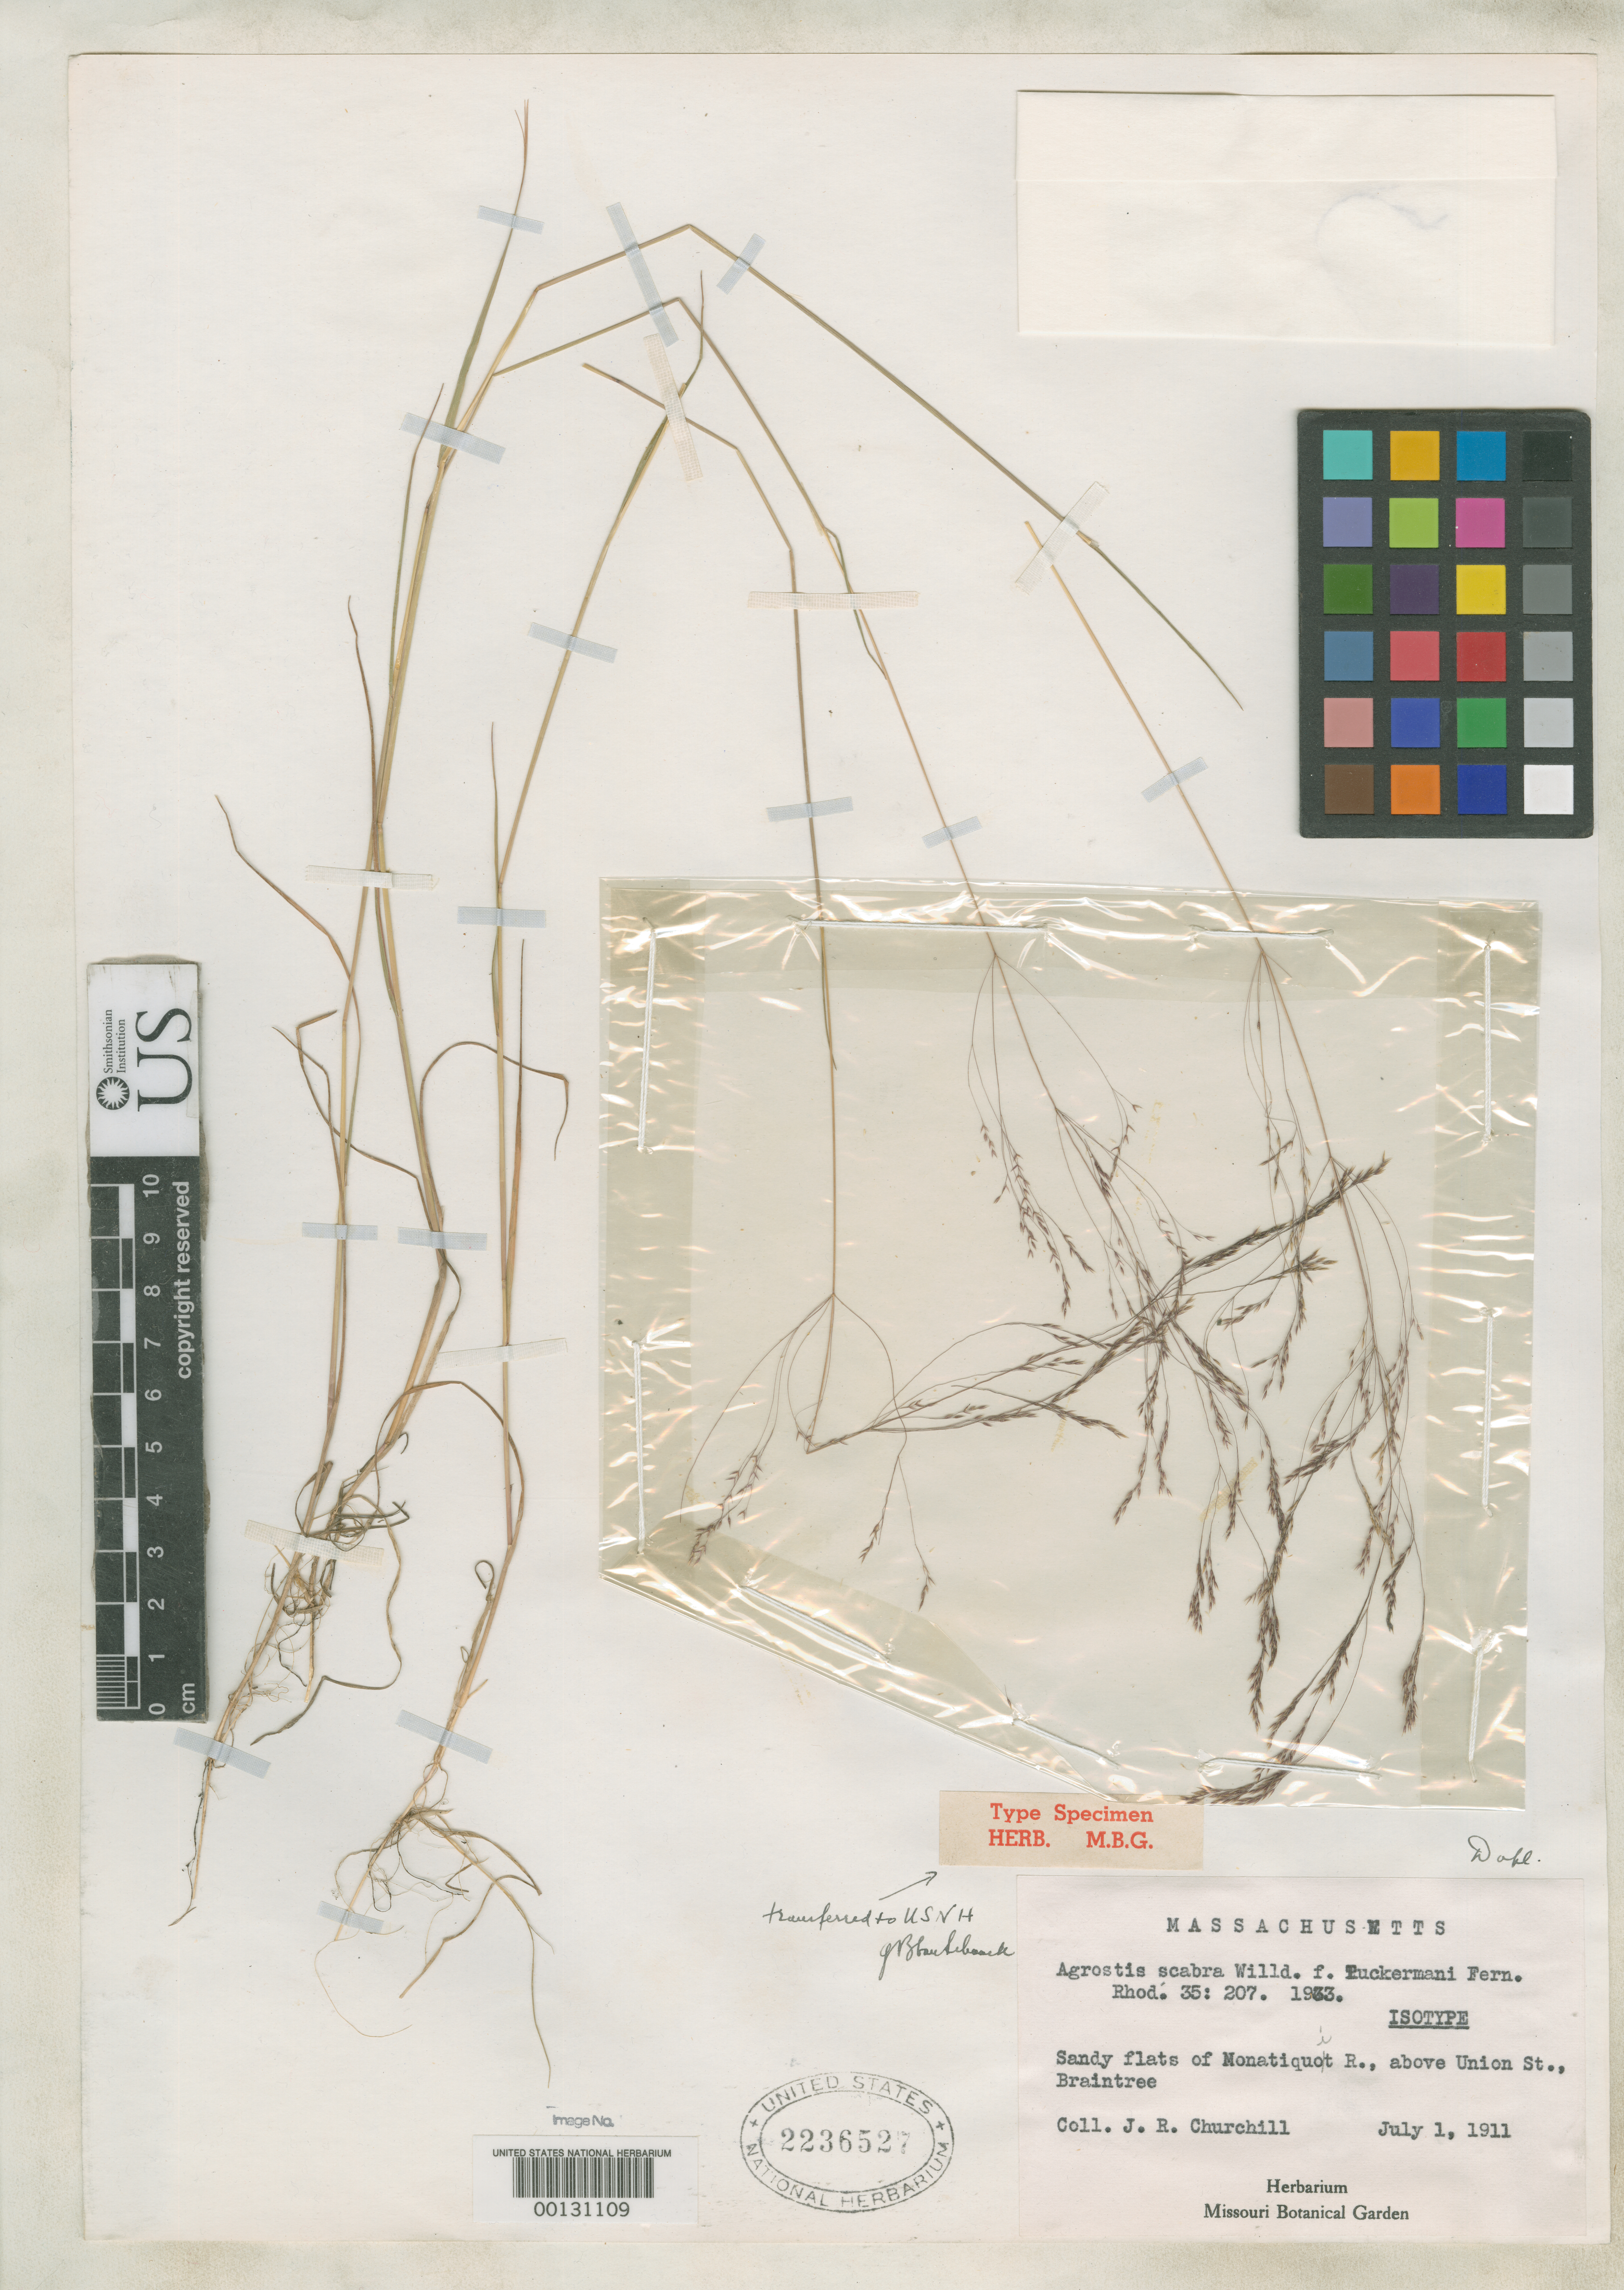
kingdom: Plantae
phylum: Tracheophyta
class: Liliopsida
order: Poales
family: Poaceae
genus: Agrostis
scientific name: Agrostis scabra f. tuckermani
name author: Fernald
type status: Isotype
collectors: J. R. Churchill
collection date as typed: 01 Jul 1911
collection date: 1911-07-01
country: United States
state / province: Massachusetts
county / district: Norfolk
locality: Monatiquot River, above Union St., Braintree.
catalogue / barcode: US 2236527